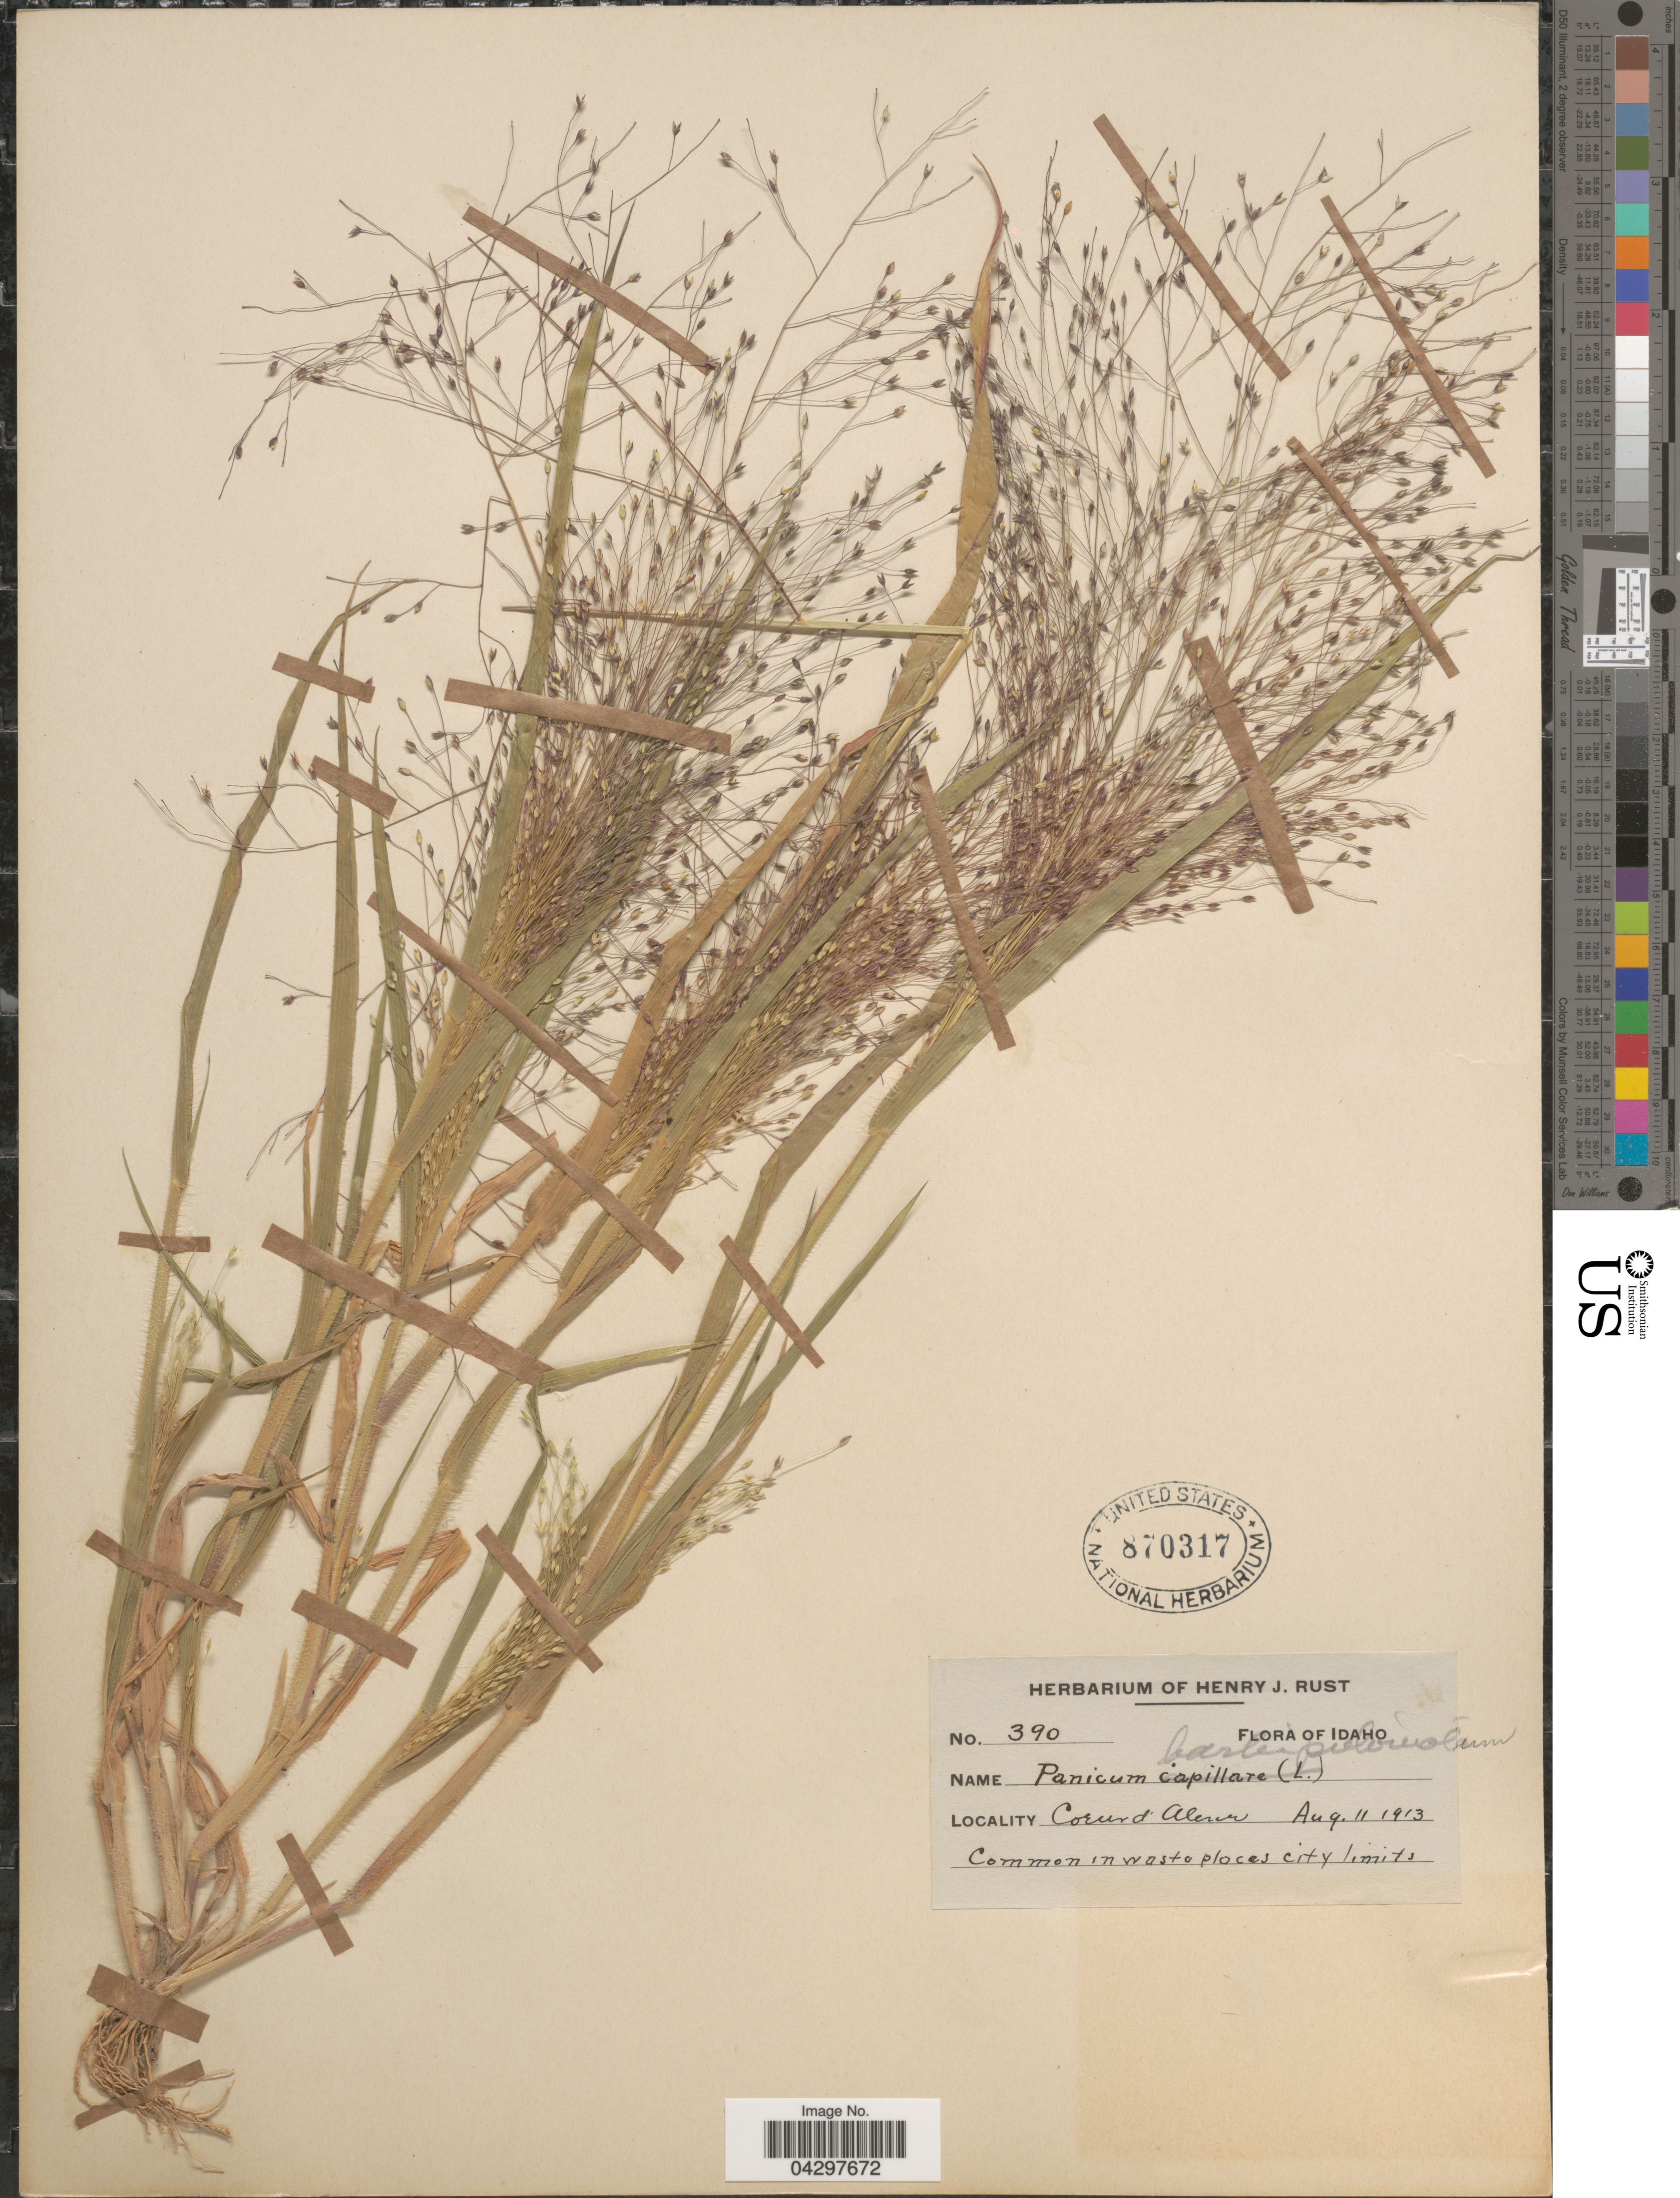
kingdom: Plantae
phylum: Tracheophyta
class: Liliopsida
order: Poales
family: Poaceae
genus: Panicum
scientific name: Panicum capillare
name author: L.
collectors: H. J. Rust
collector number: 390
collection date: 1913-08-11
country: United States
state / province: Idaho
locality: Coeur d'Alene.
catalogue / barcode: US 870317